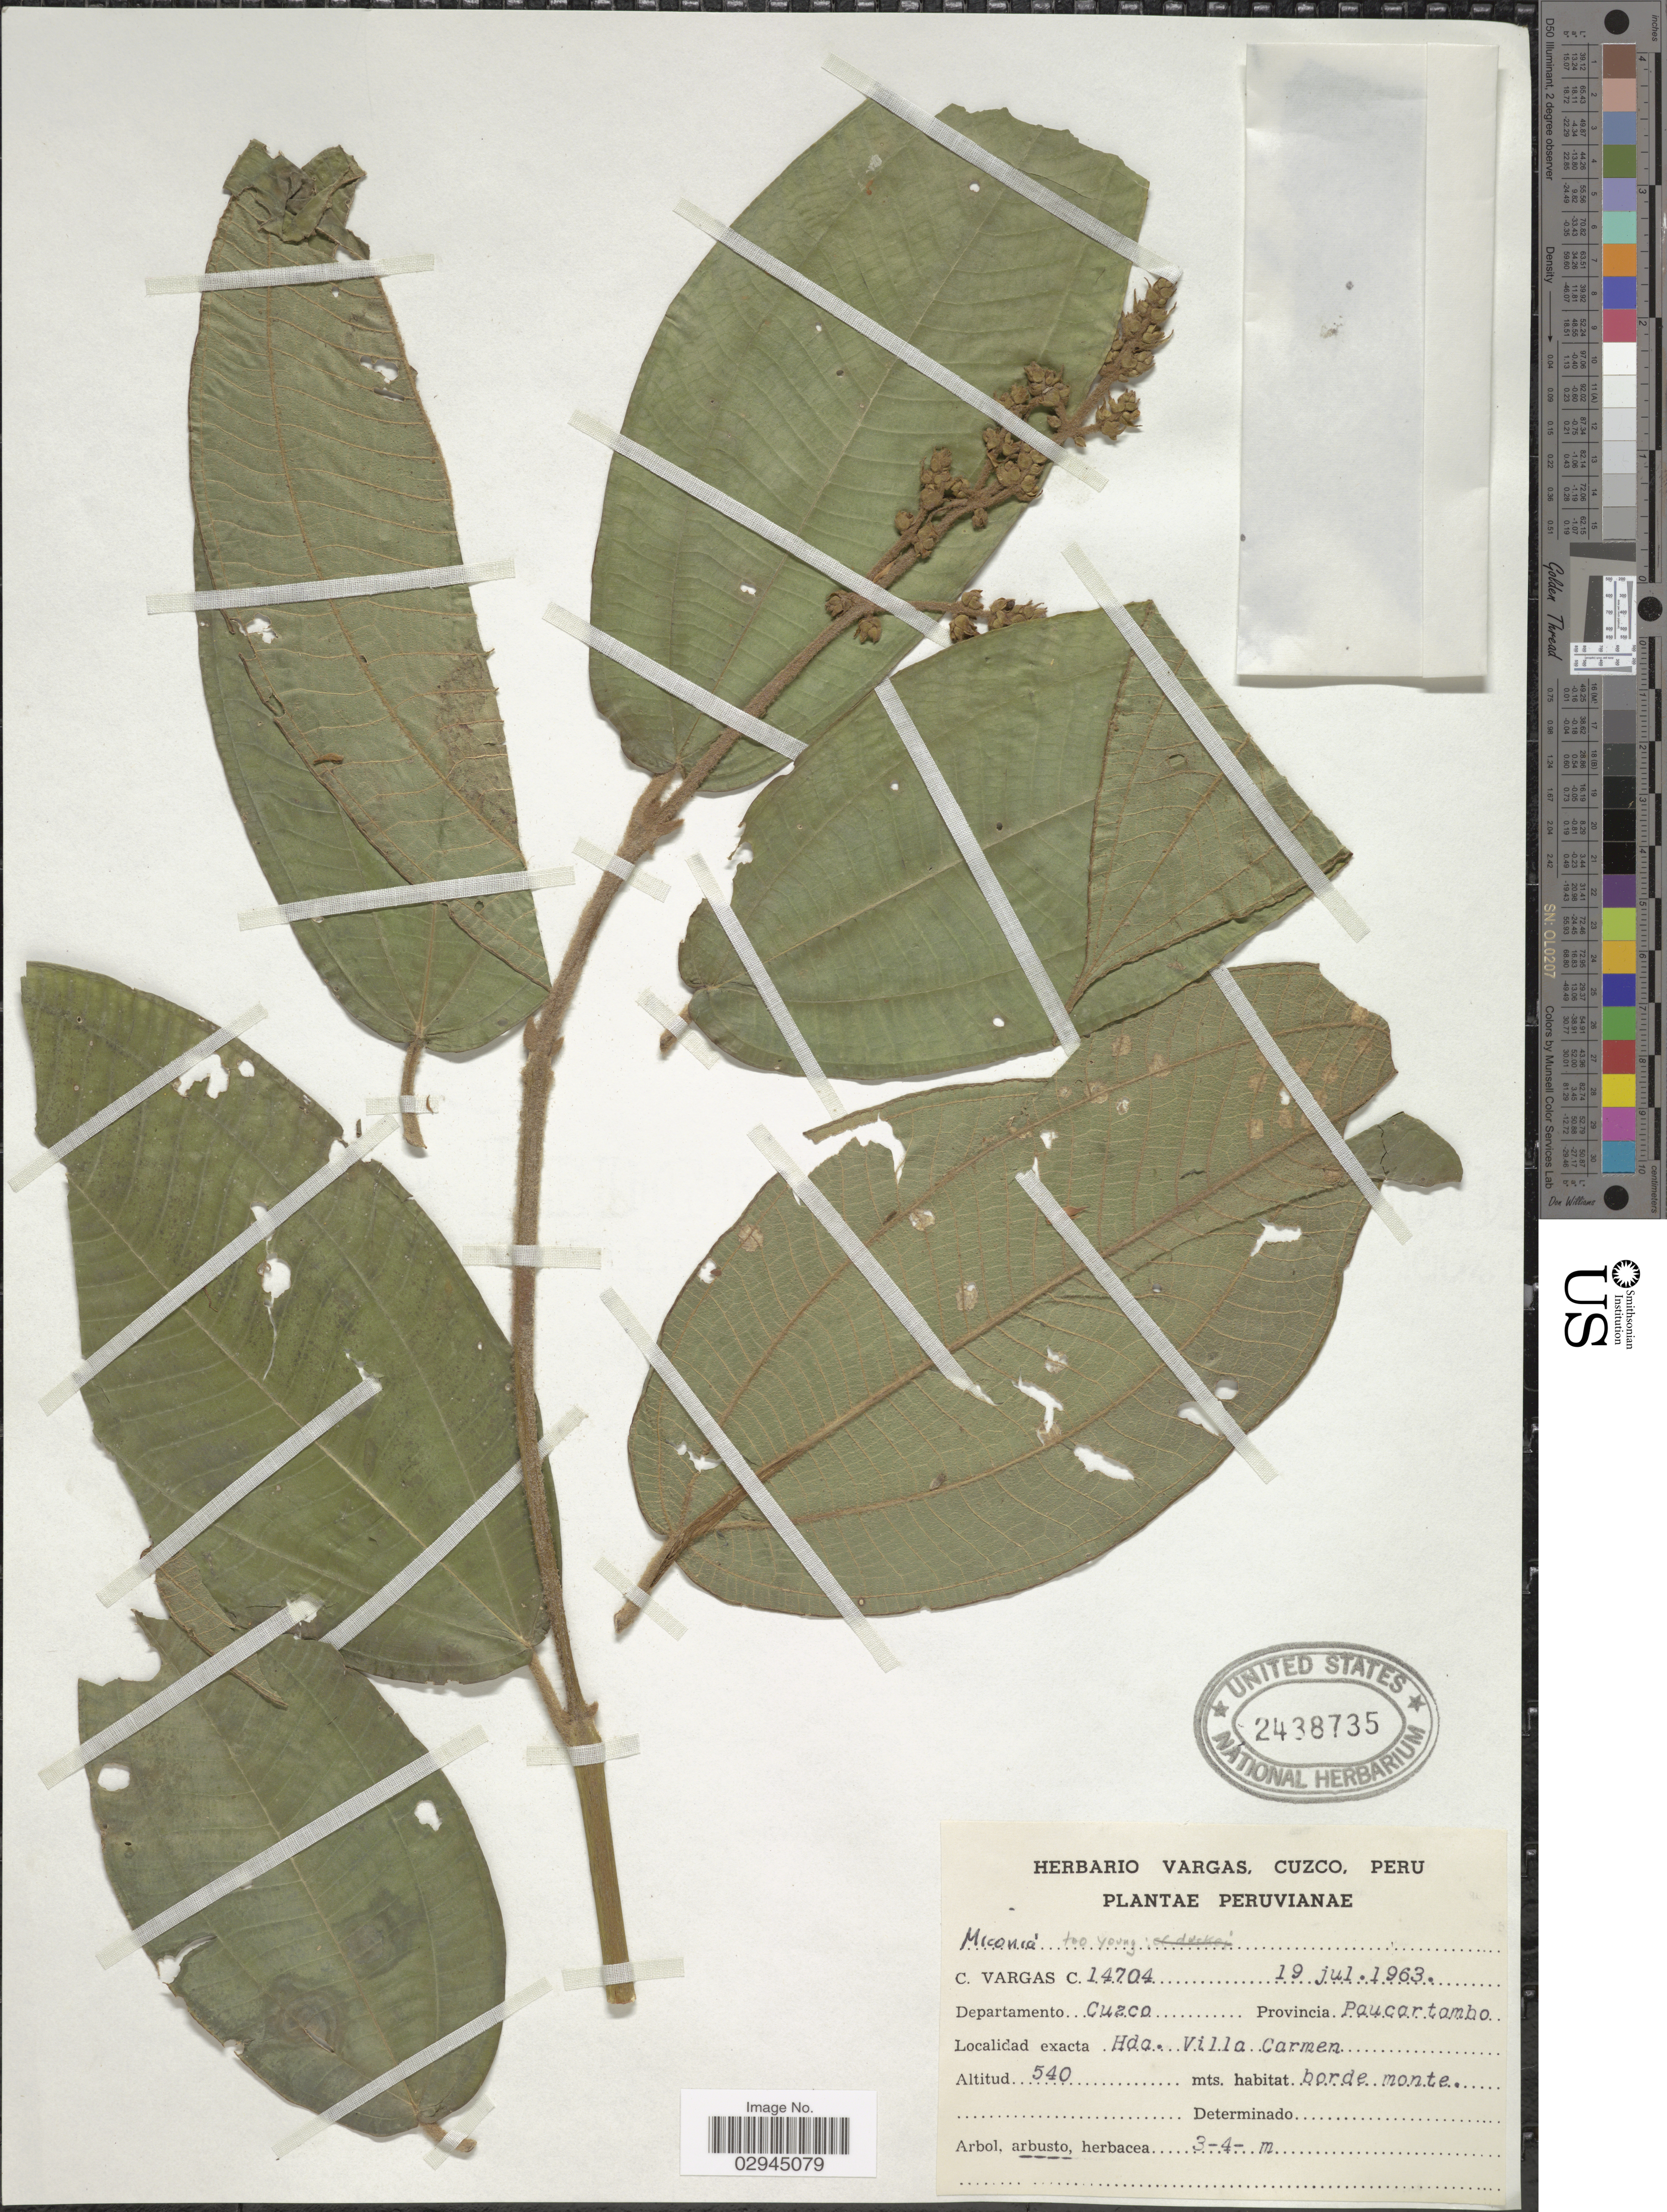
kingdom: Plantae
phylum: Tracheophyta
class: Magnoliopsida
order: Myrtales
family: Melastomataceae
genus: Miconia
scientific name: Miconia sp.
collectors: C. Vargas Calderón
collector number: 14704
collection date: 1963-07-19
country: Peru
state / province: Cusco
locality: Departamento Cuzco. Provincia Paucartambo. Hda. Villa Carmen.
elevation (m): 540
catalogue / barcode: US 2438735